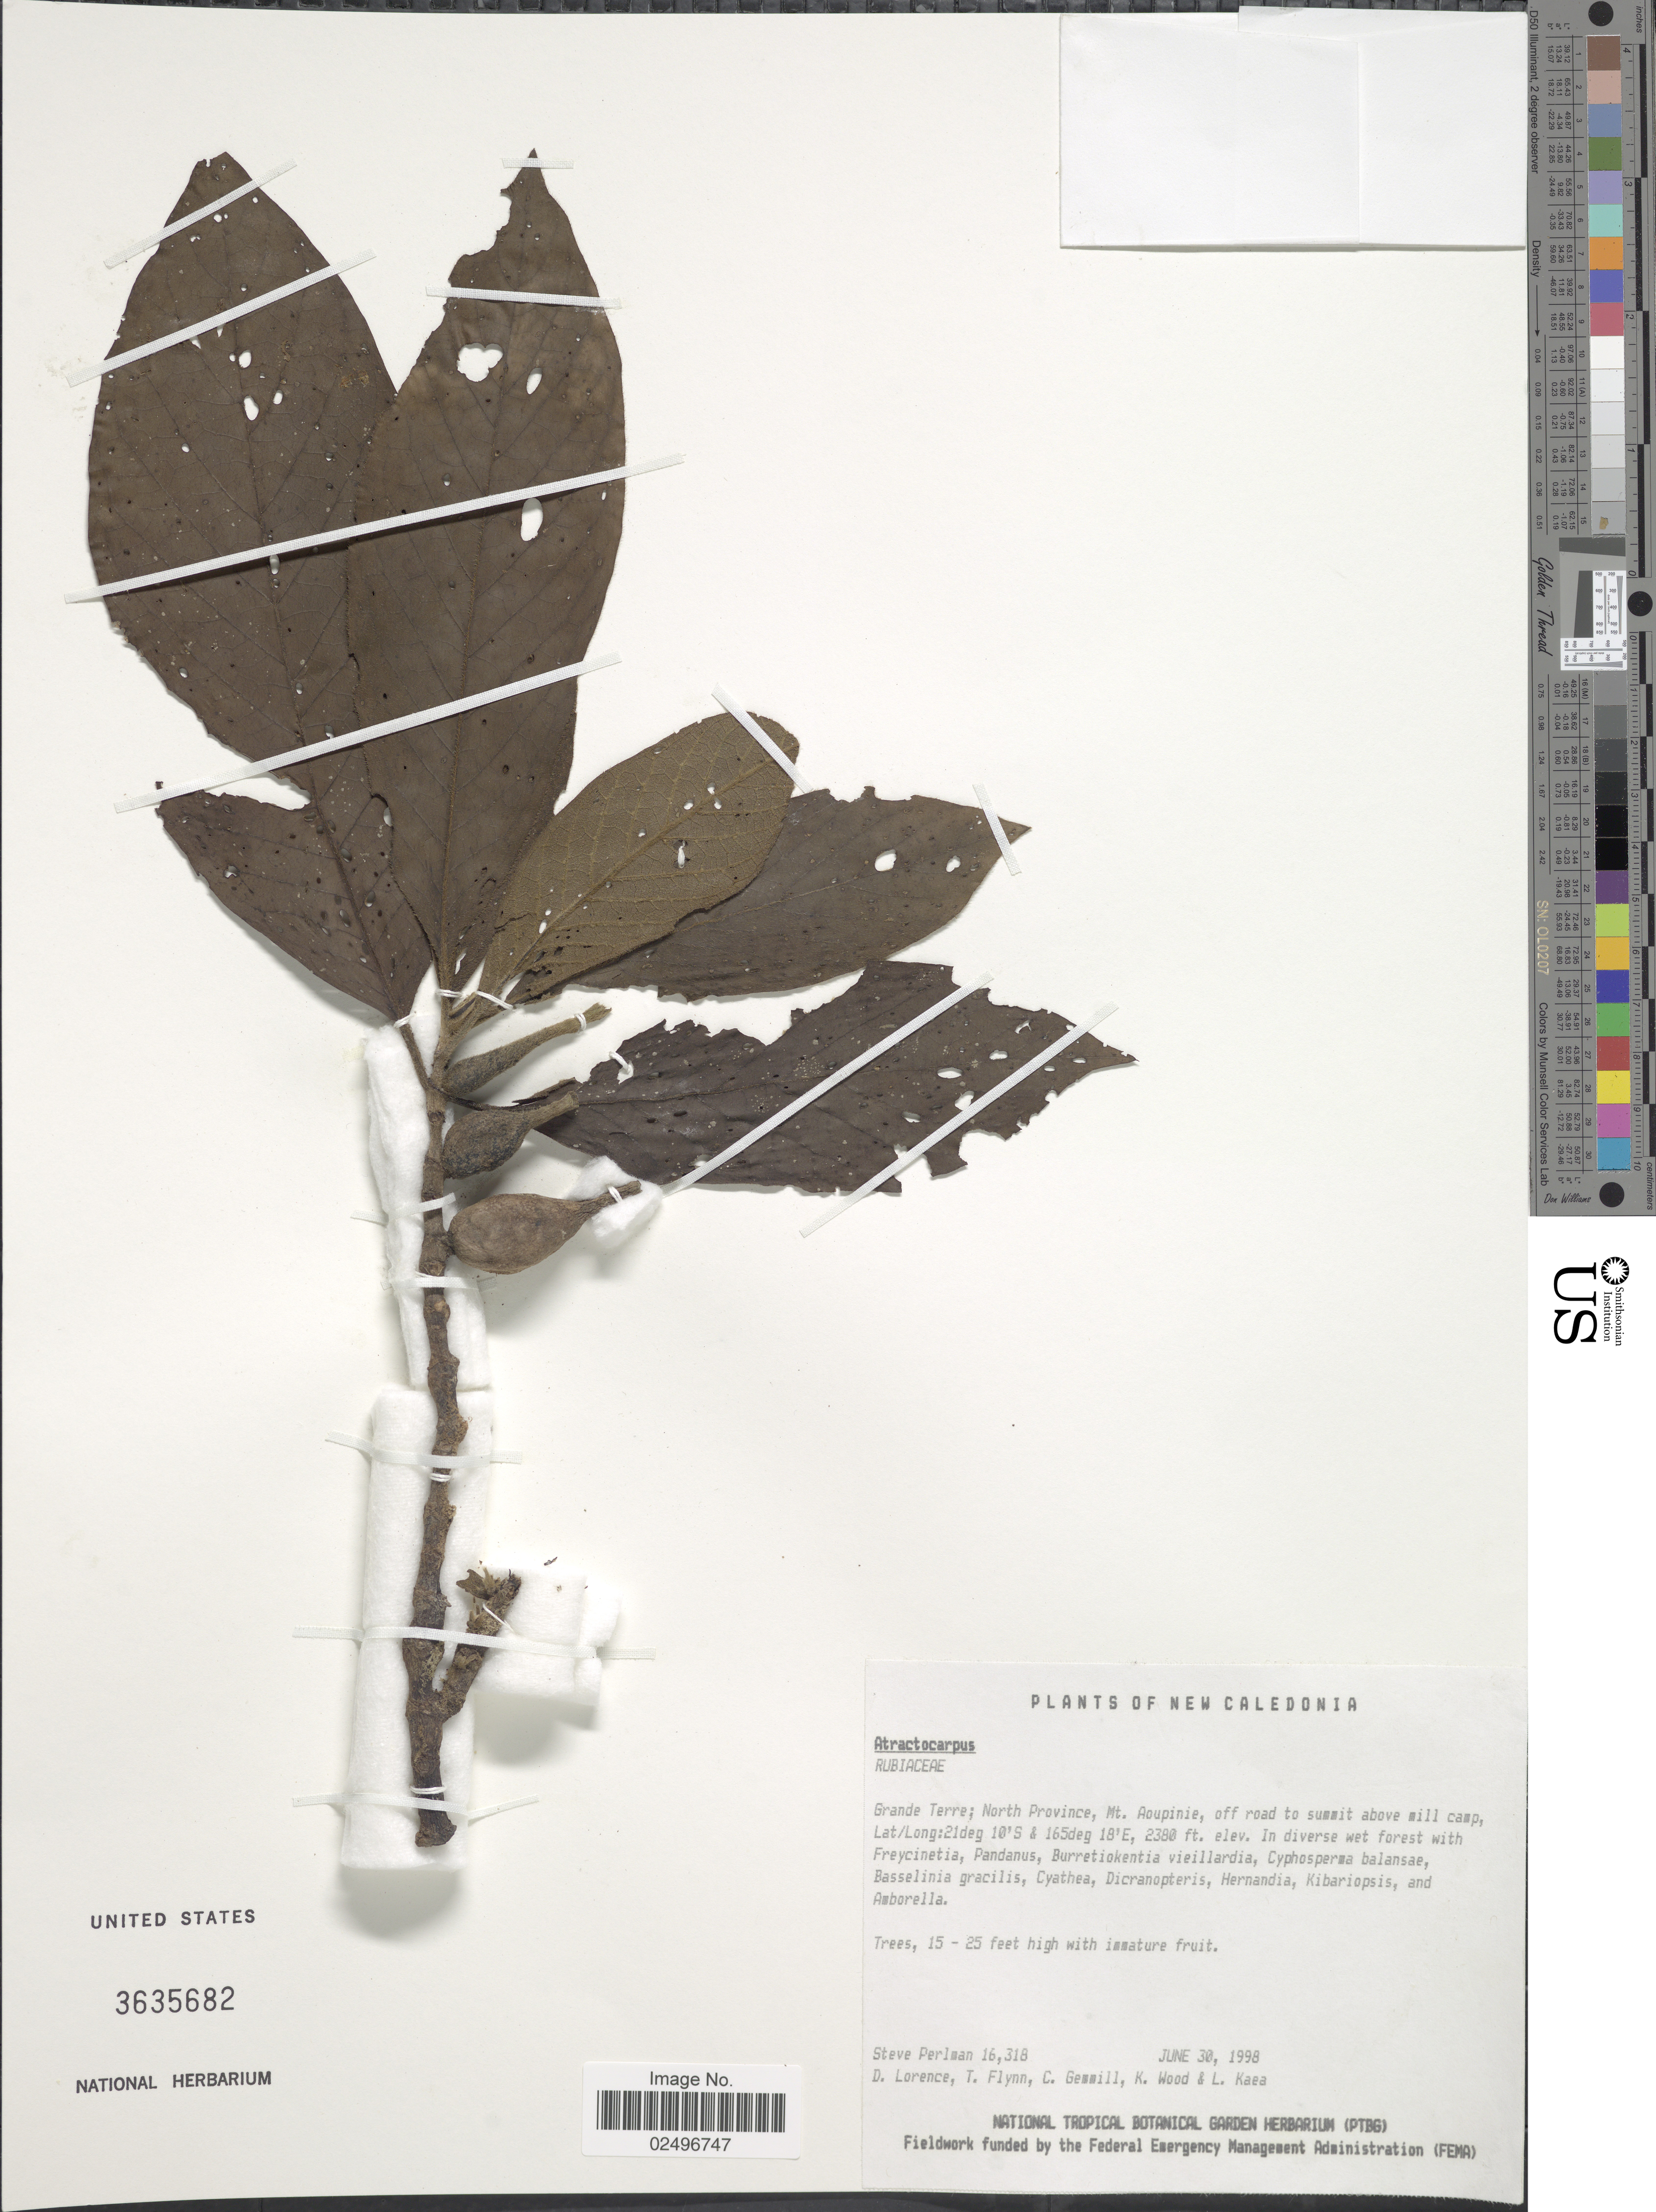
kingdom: Plantae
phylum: Tracheophyta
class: Magnoliopsida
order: Gentianales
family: Rubiaceae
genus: Atractocarpus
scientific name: Atractocarpus sp.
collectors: S. Perlman, D. Lorence, T. Flynn, C. Gemmill & et al.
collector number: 16318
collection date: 1998-06-30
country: New Caledonia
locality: Grande Terre: North Province, Mt. Aoupinie, off road to summit above mill camp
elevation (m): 725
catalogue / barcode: US 3635682